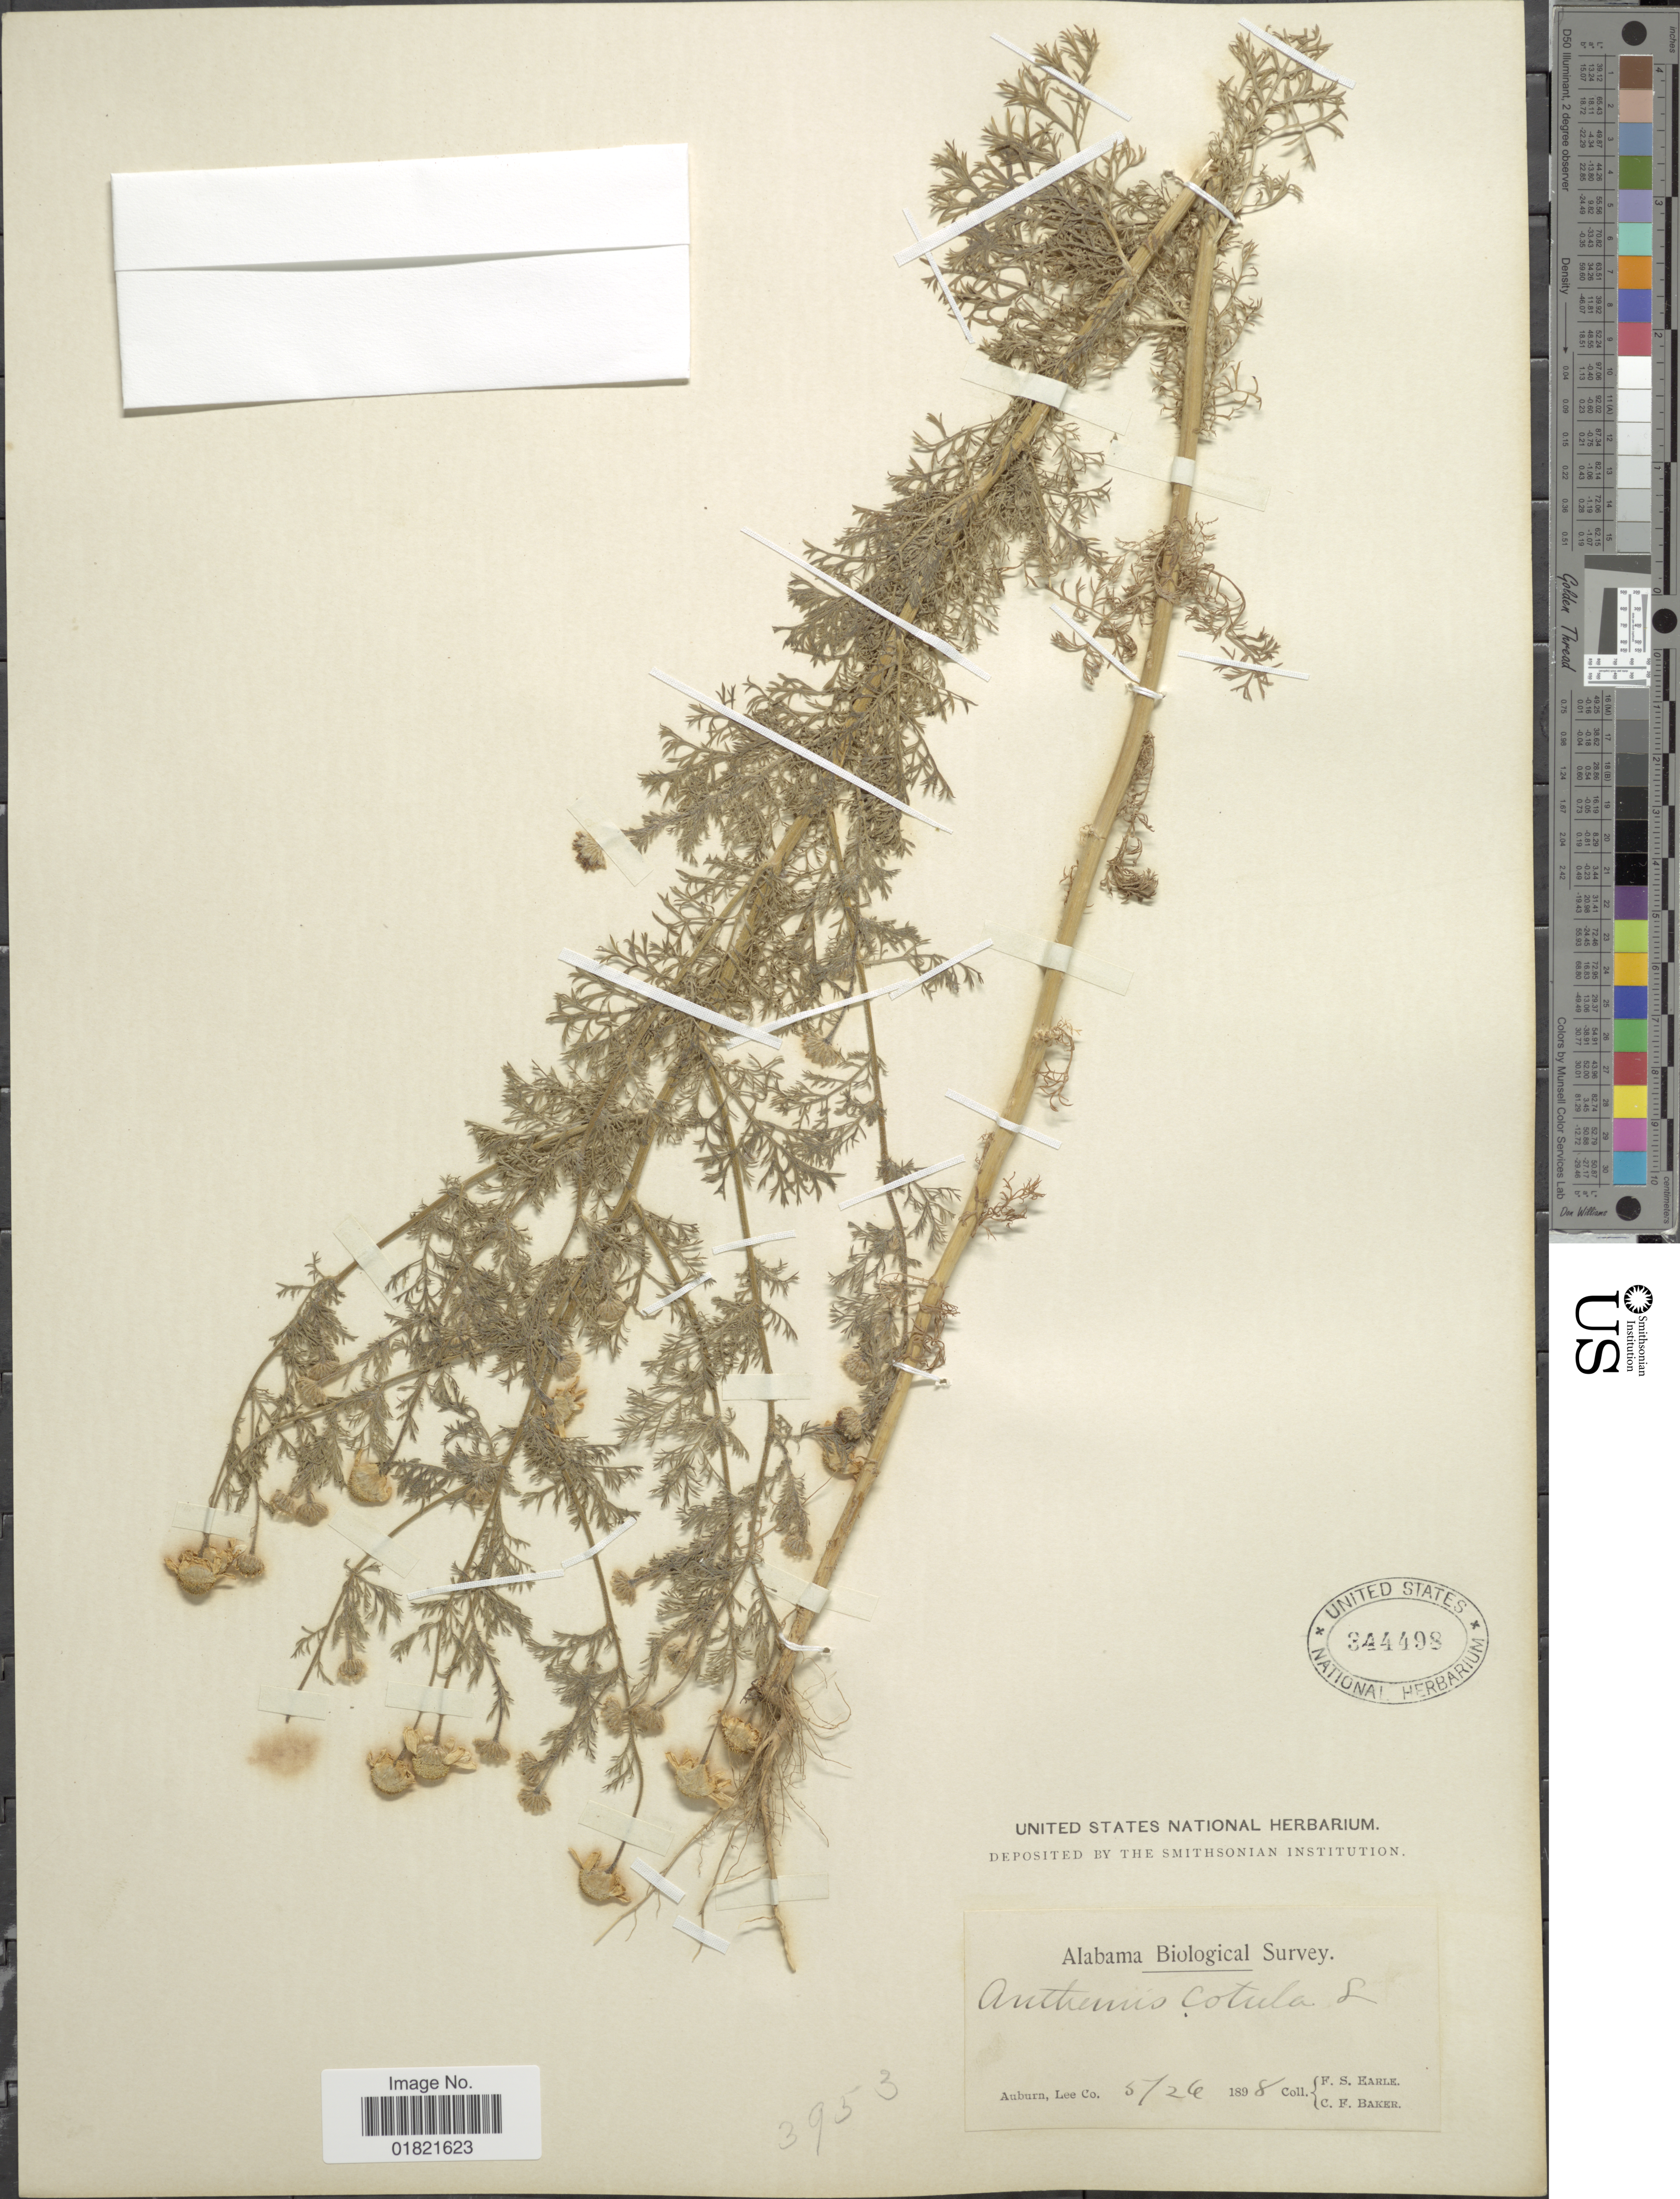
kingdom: Plantae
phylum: Tracheophyta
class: Magnoliopsida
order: Asterales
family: Asteraceae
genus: Anthemis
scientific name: Anthemis cotula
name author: L.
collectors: F. S. Earle & C. F. Baker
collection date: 1898-05-26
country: United States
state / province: Alabama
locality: Auburn, Lee Co.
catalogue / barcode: US 344498